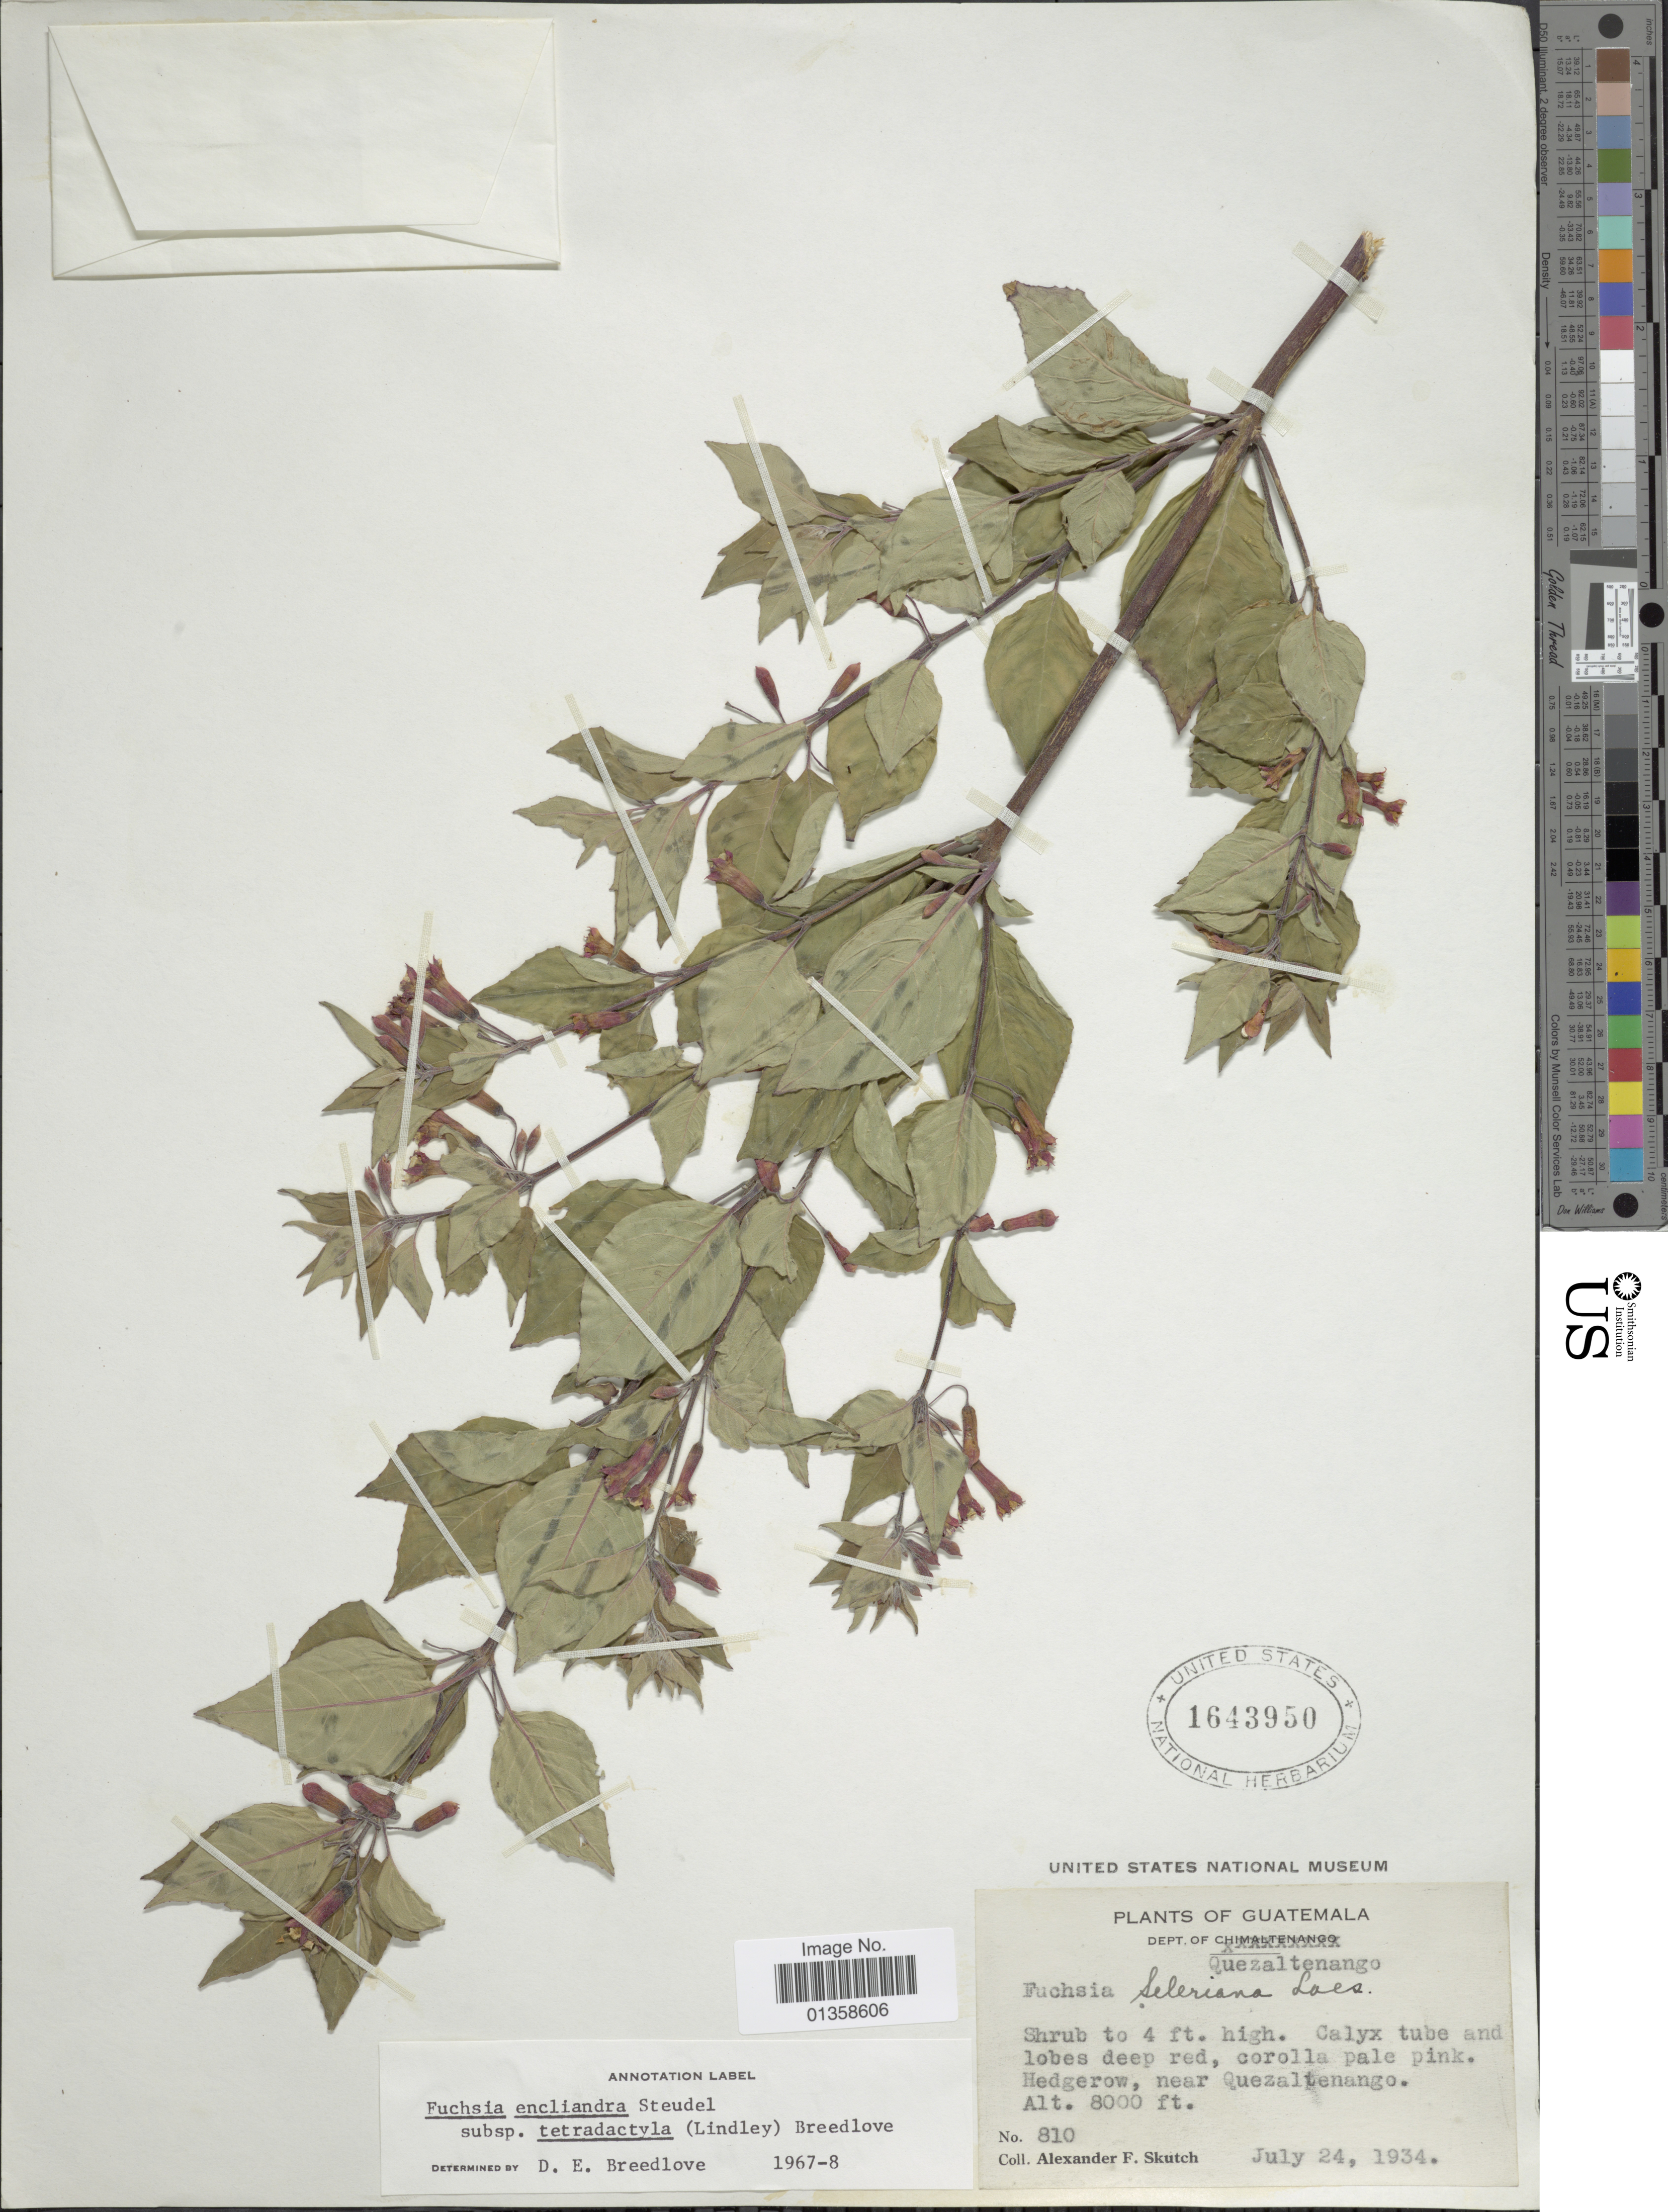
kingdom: Plantae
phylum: Tracheophyta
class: Magnoliopsida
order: Myrtales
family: Onagraceae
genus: Fuchsia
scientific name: Fuchsia encliandra subsp. tetradactyla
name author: (Lindl.) Breedlove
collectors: A. F. Skutch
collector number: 810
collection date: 1934-07-24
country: Guatemala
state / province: Quetzaltenango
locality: Hedgerow, near Quezaltenango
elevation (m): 2438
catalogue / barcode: US 1643950